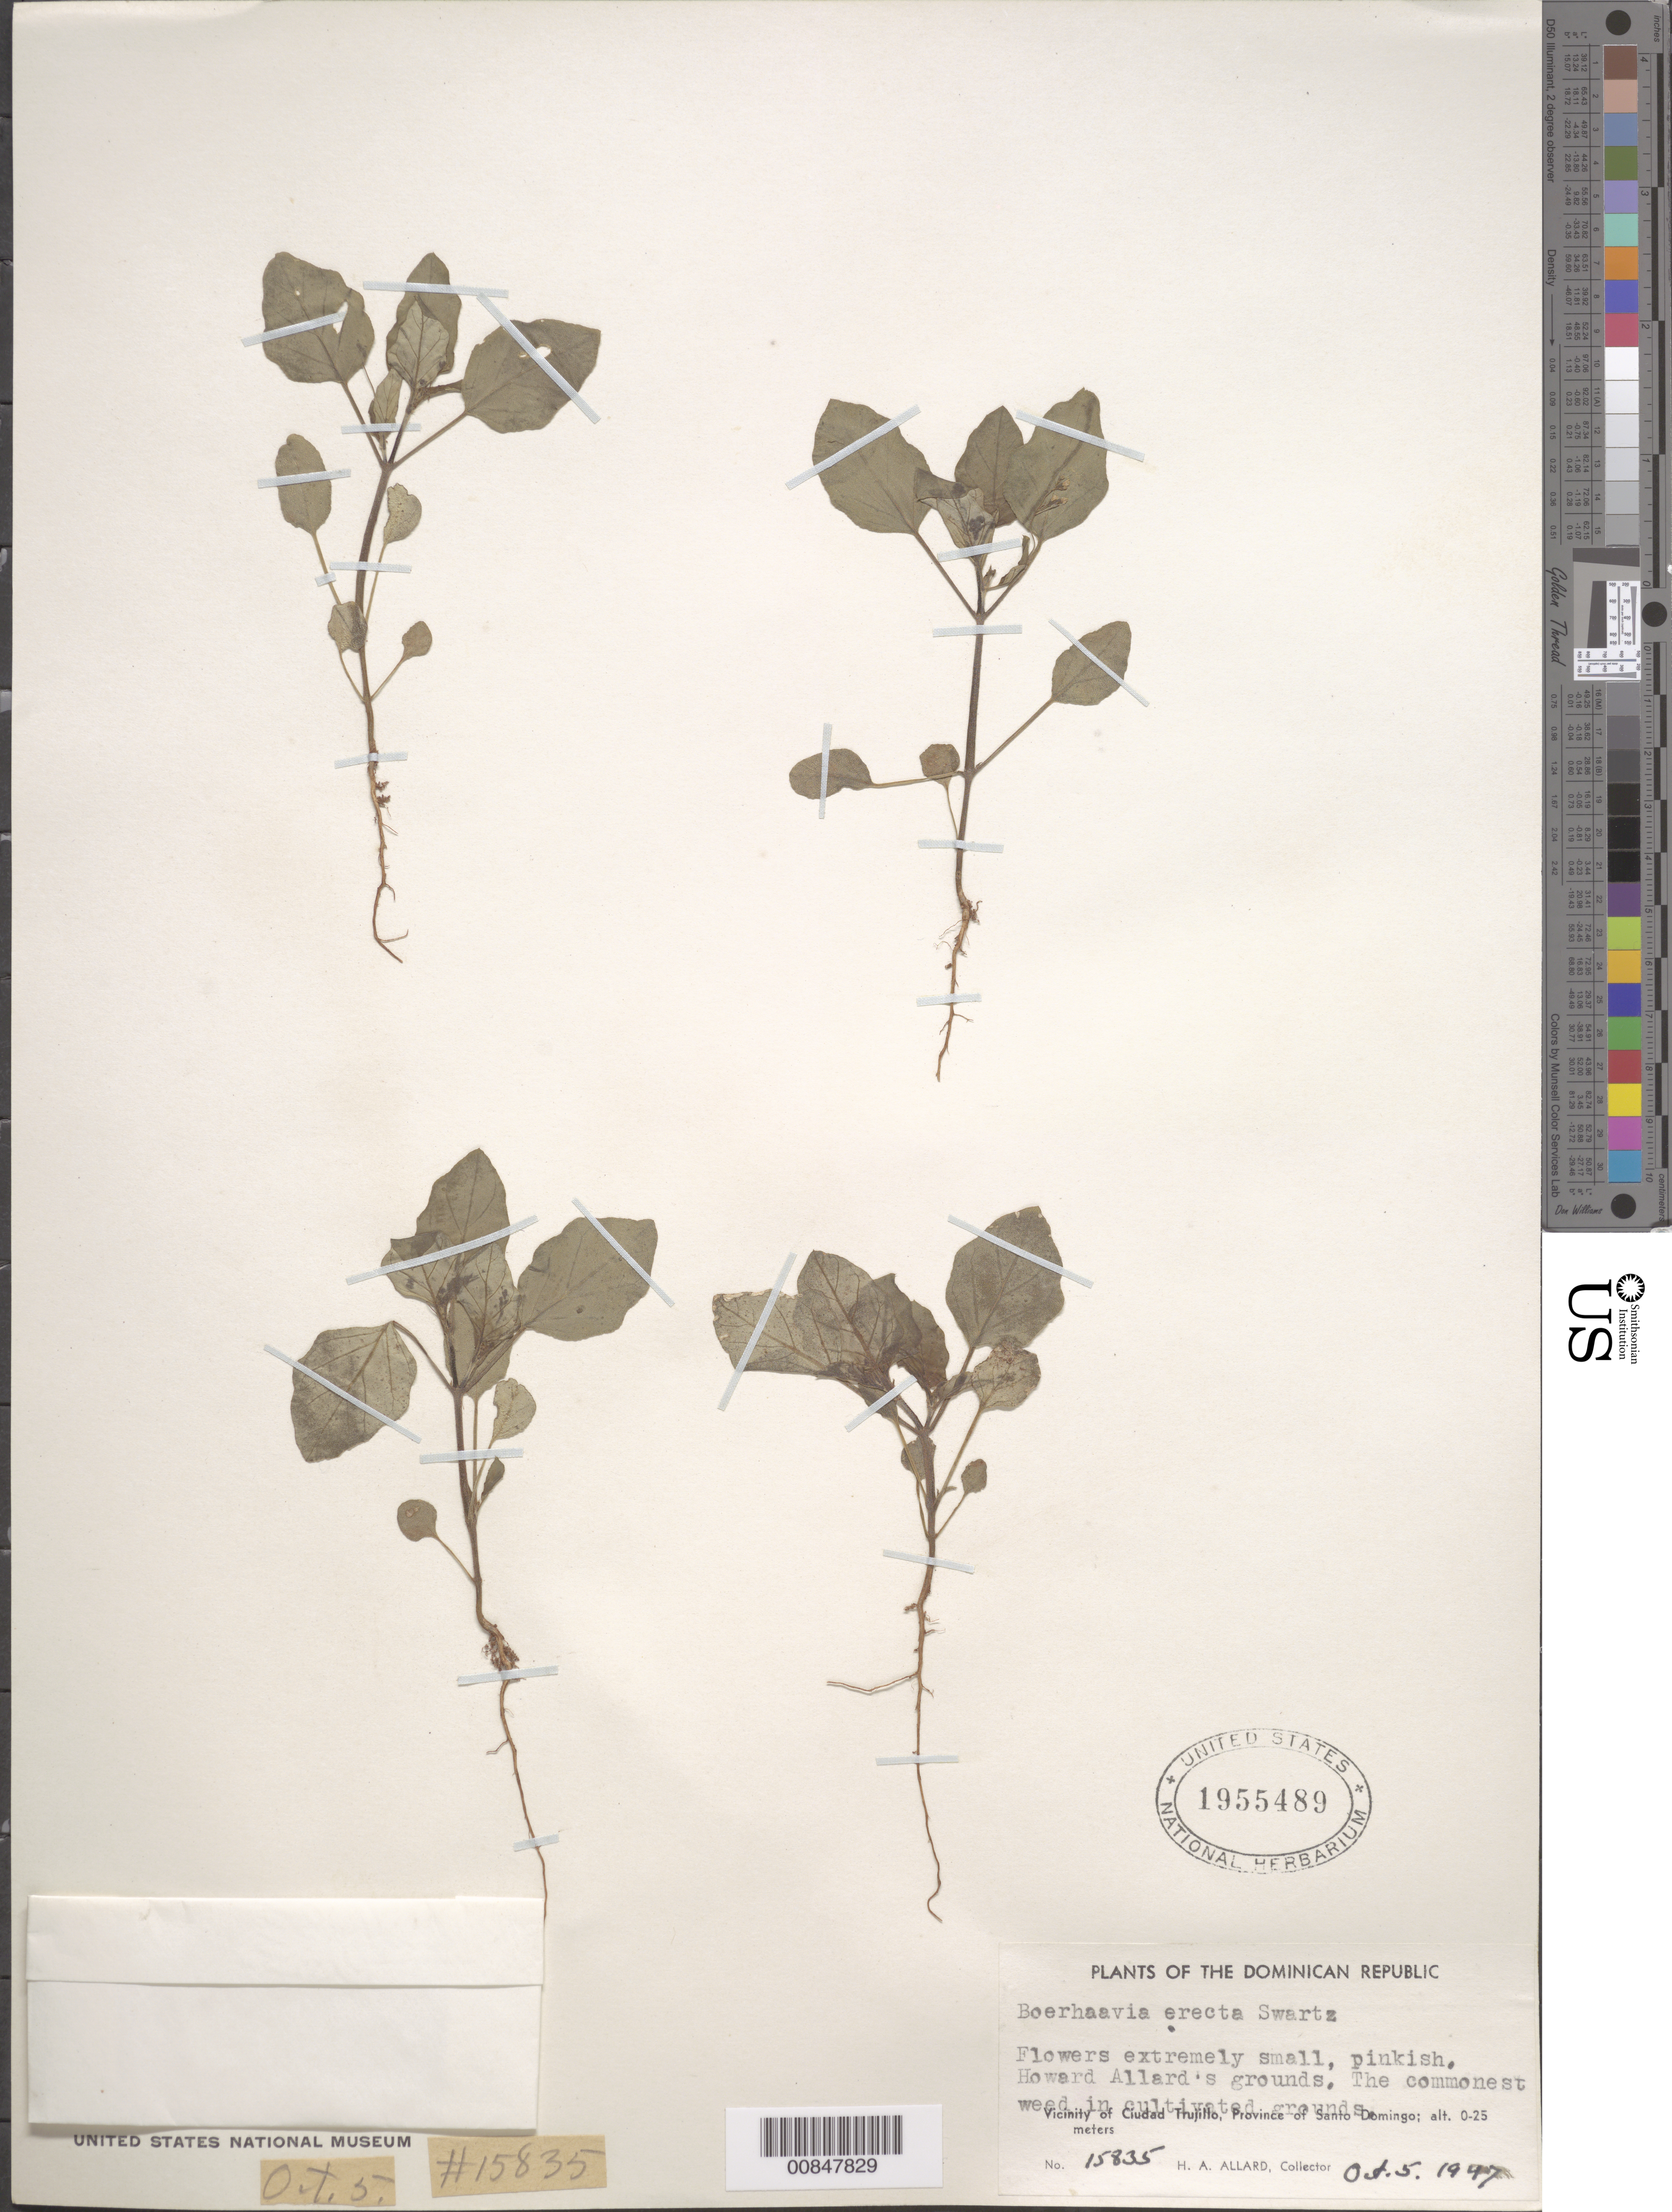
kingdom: Plantae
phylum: Tracheophyta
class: Magnoliopsida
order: Caryophyllales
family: Nyctaginaceae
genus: Boerhavia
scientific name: Boerhavia erecta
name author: L.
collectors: H. A. Allard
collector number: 15835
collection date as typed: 05 Oct 1947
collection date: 1947-10-05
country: Dominican Republic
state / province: Distrito Nacional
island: Hispaniola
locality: Vicinity of Ciudad Trujillo, Province of Santo Domingo (obsolete). Howard Allard's grounds.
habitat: Cultivated grounds.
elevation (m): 0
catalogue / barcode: US 1955489